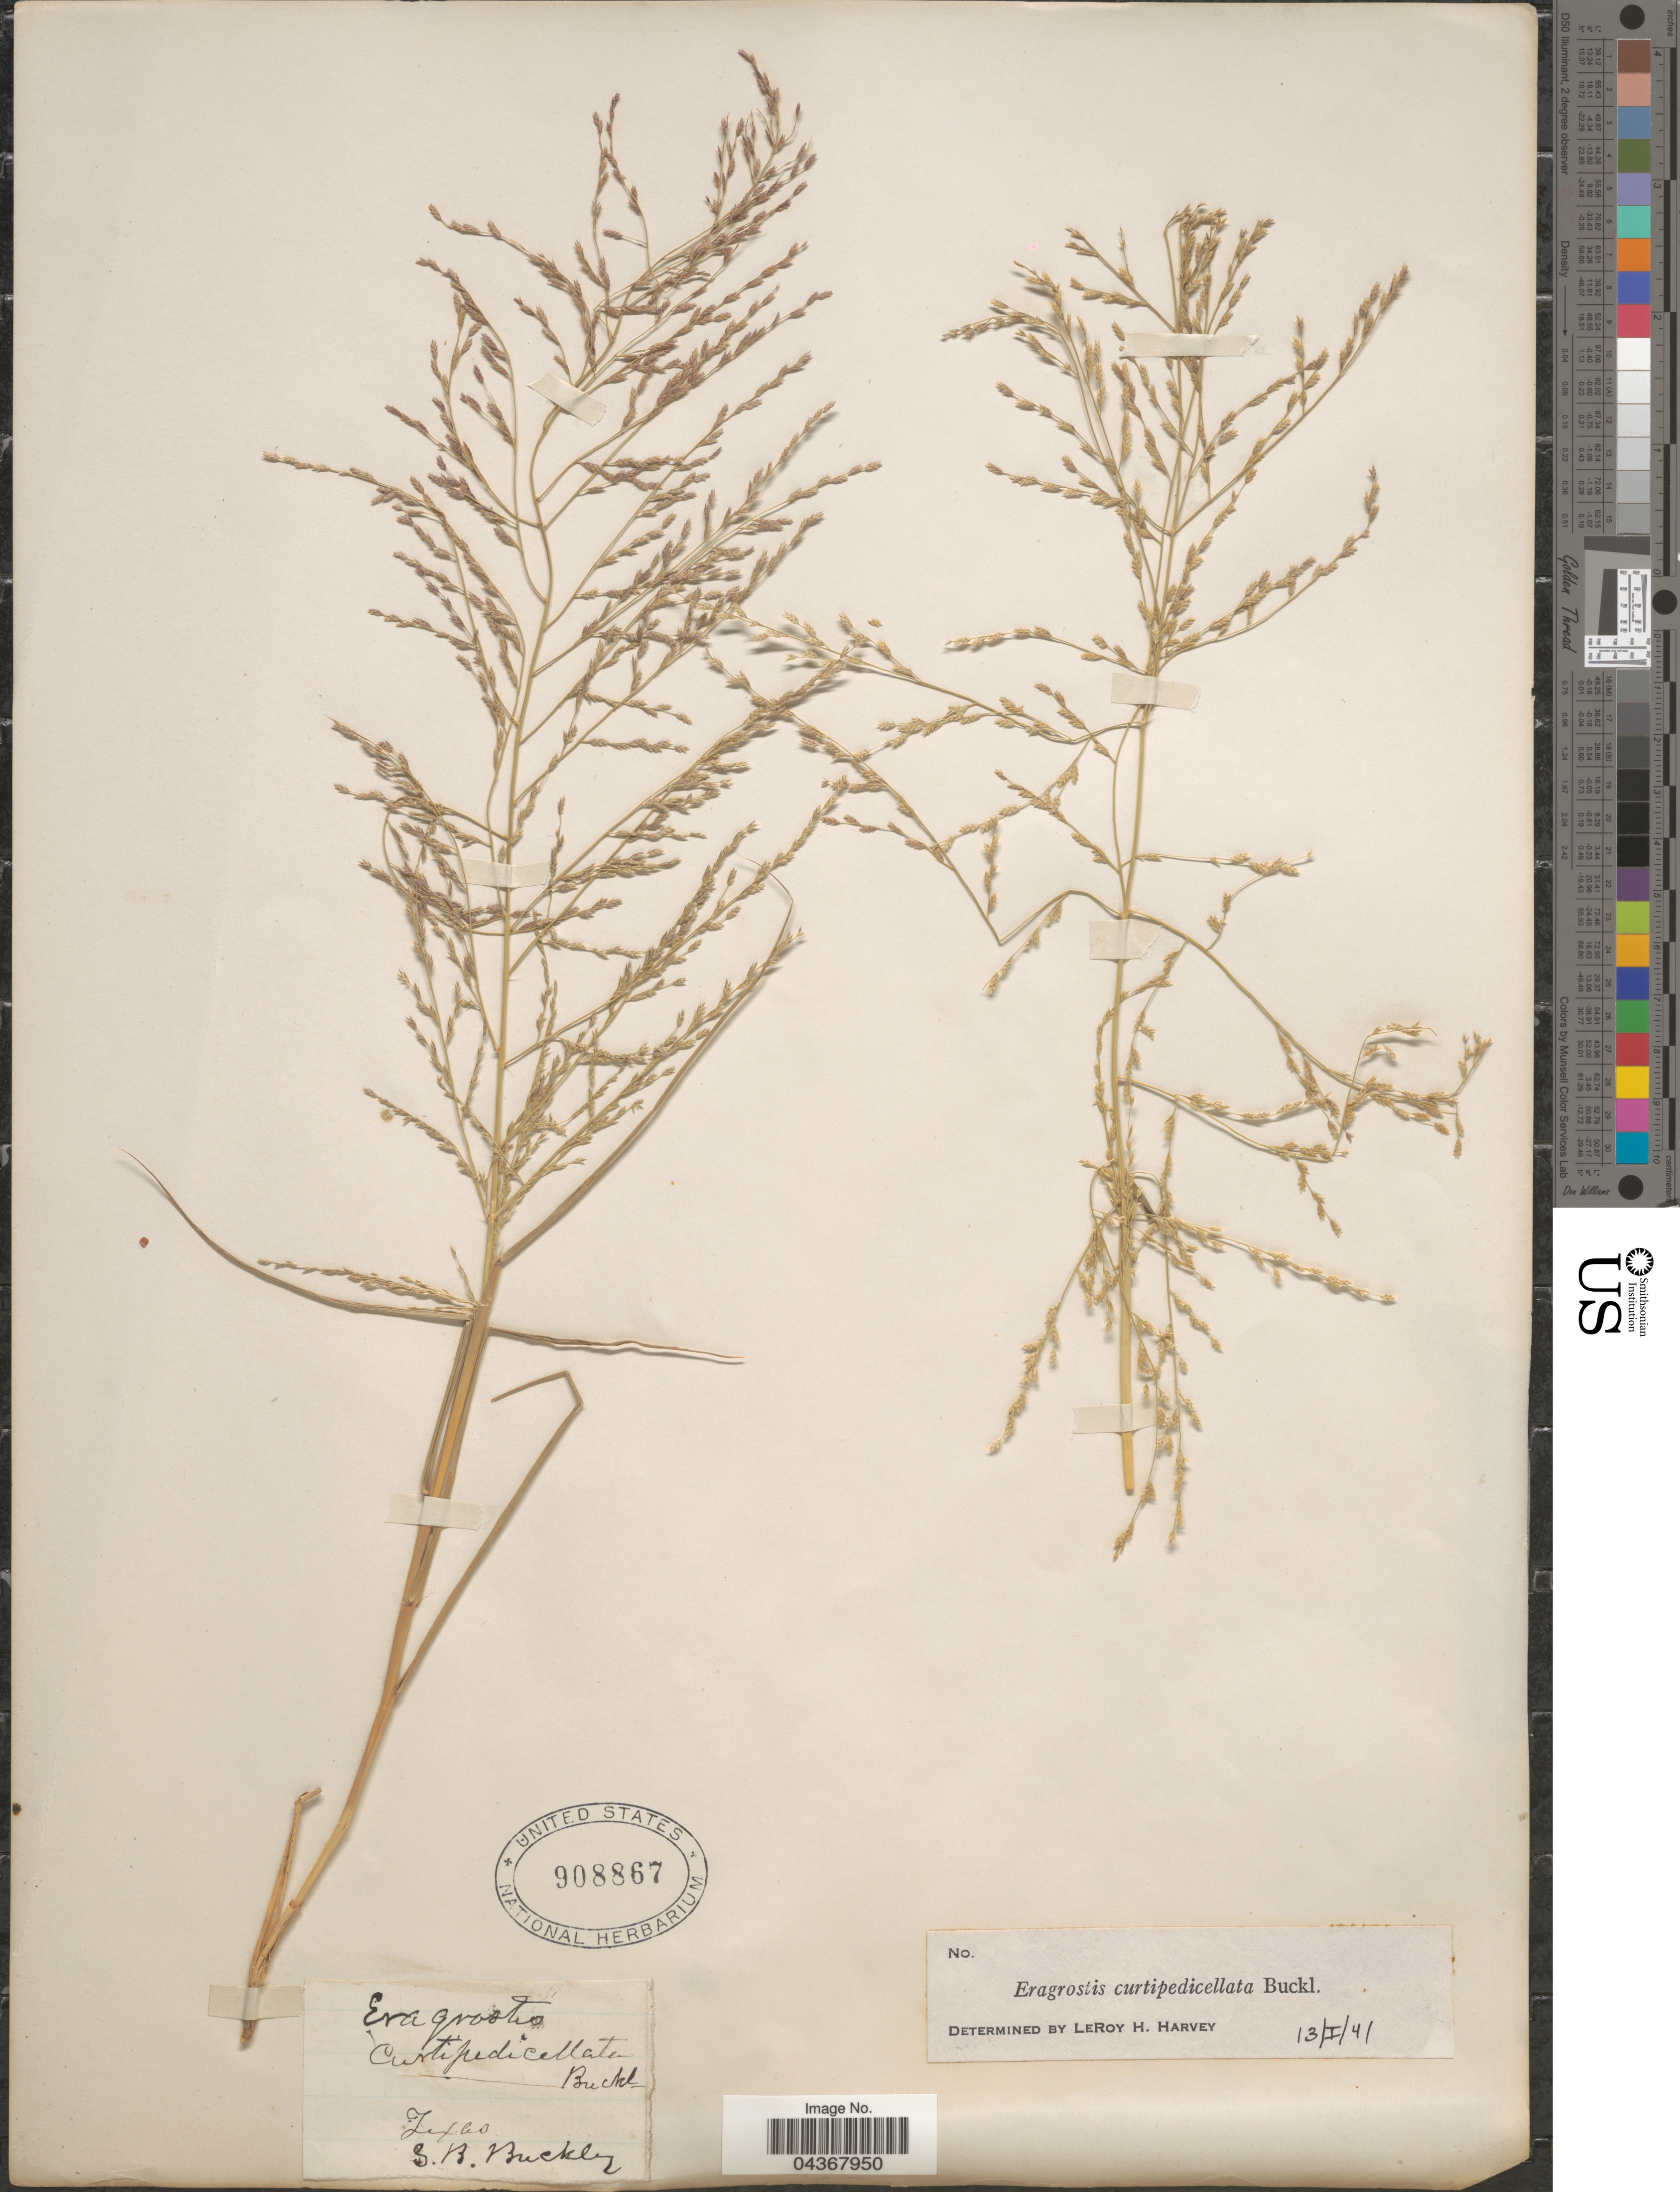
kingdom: Plantae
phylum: Tracheophyta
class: Liliopsida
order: Poales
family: Poaceae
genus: Eragrostis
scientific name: Eragrostis curtipedicellata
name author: Buckley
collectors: S. B. Buckley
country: United States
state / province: Texas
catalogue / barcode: US 908867